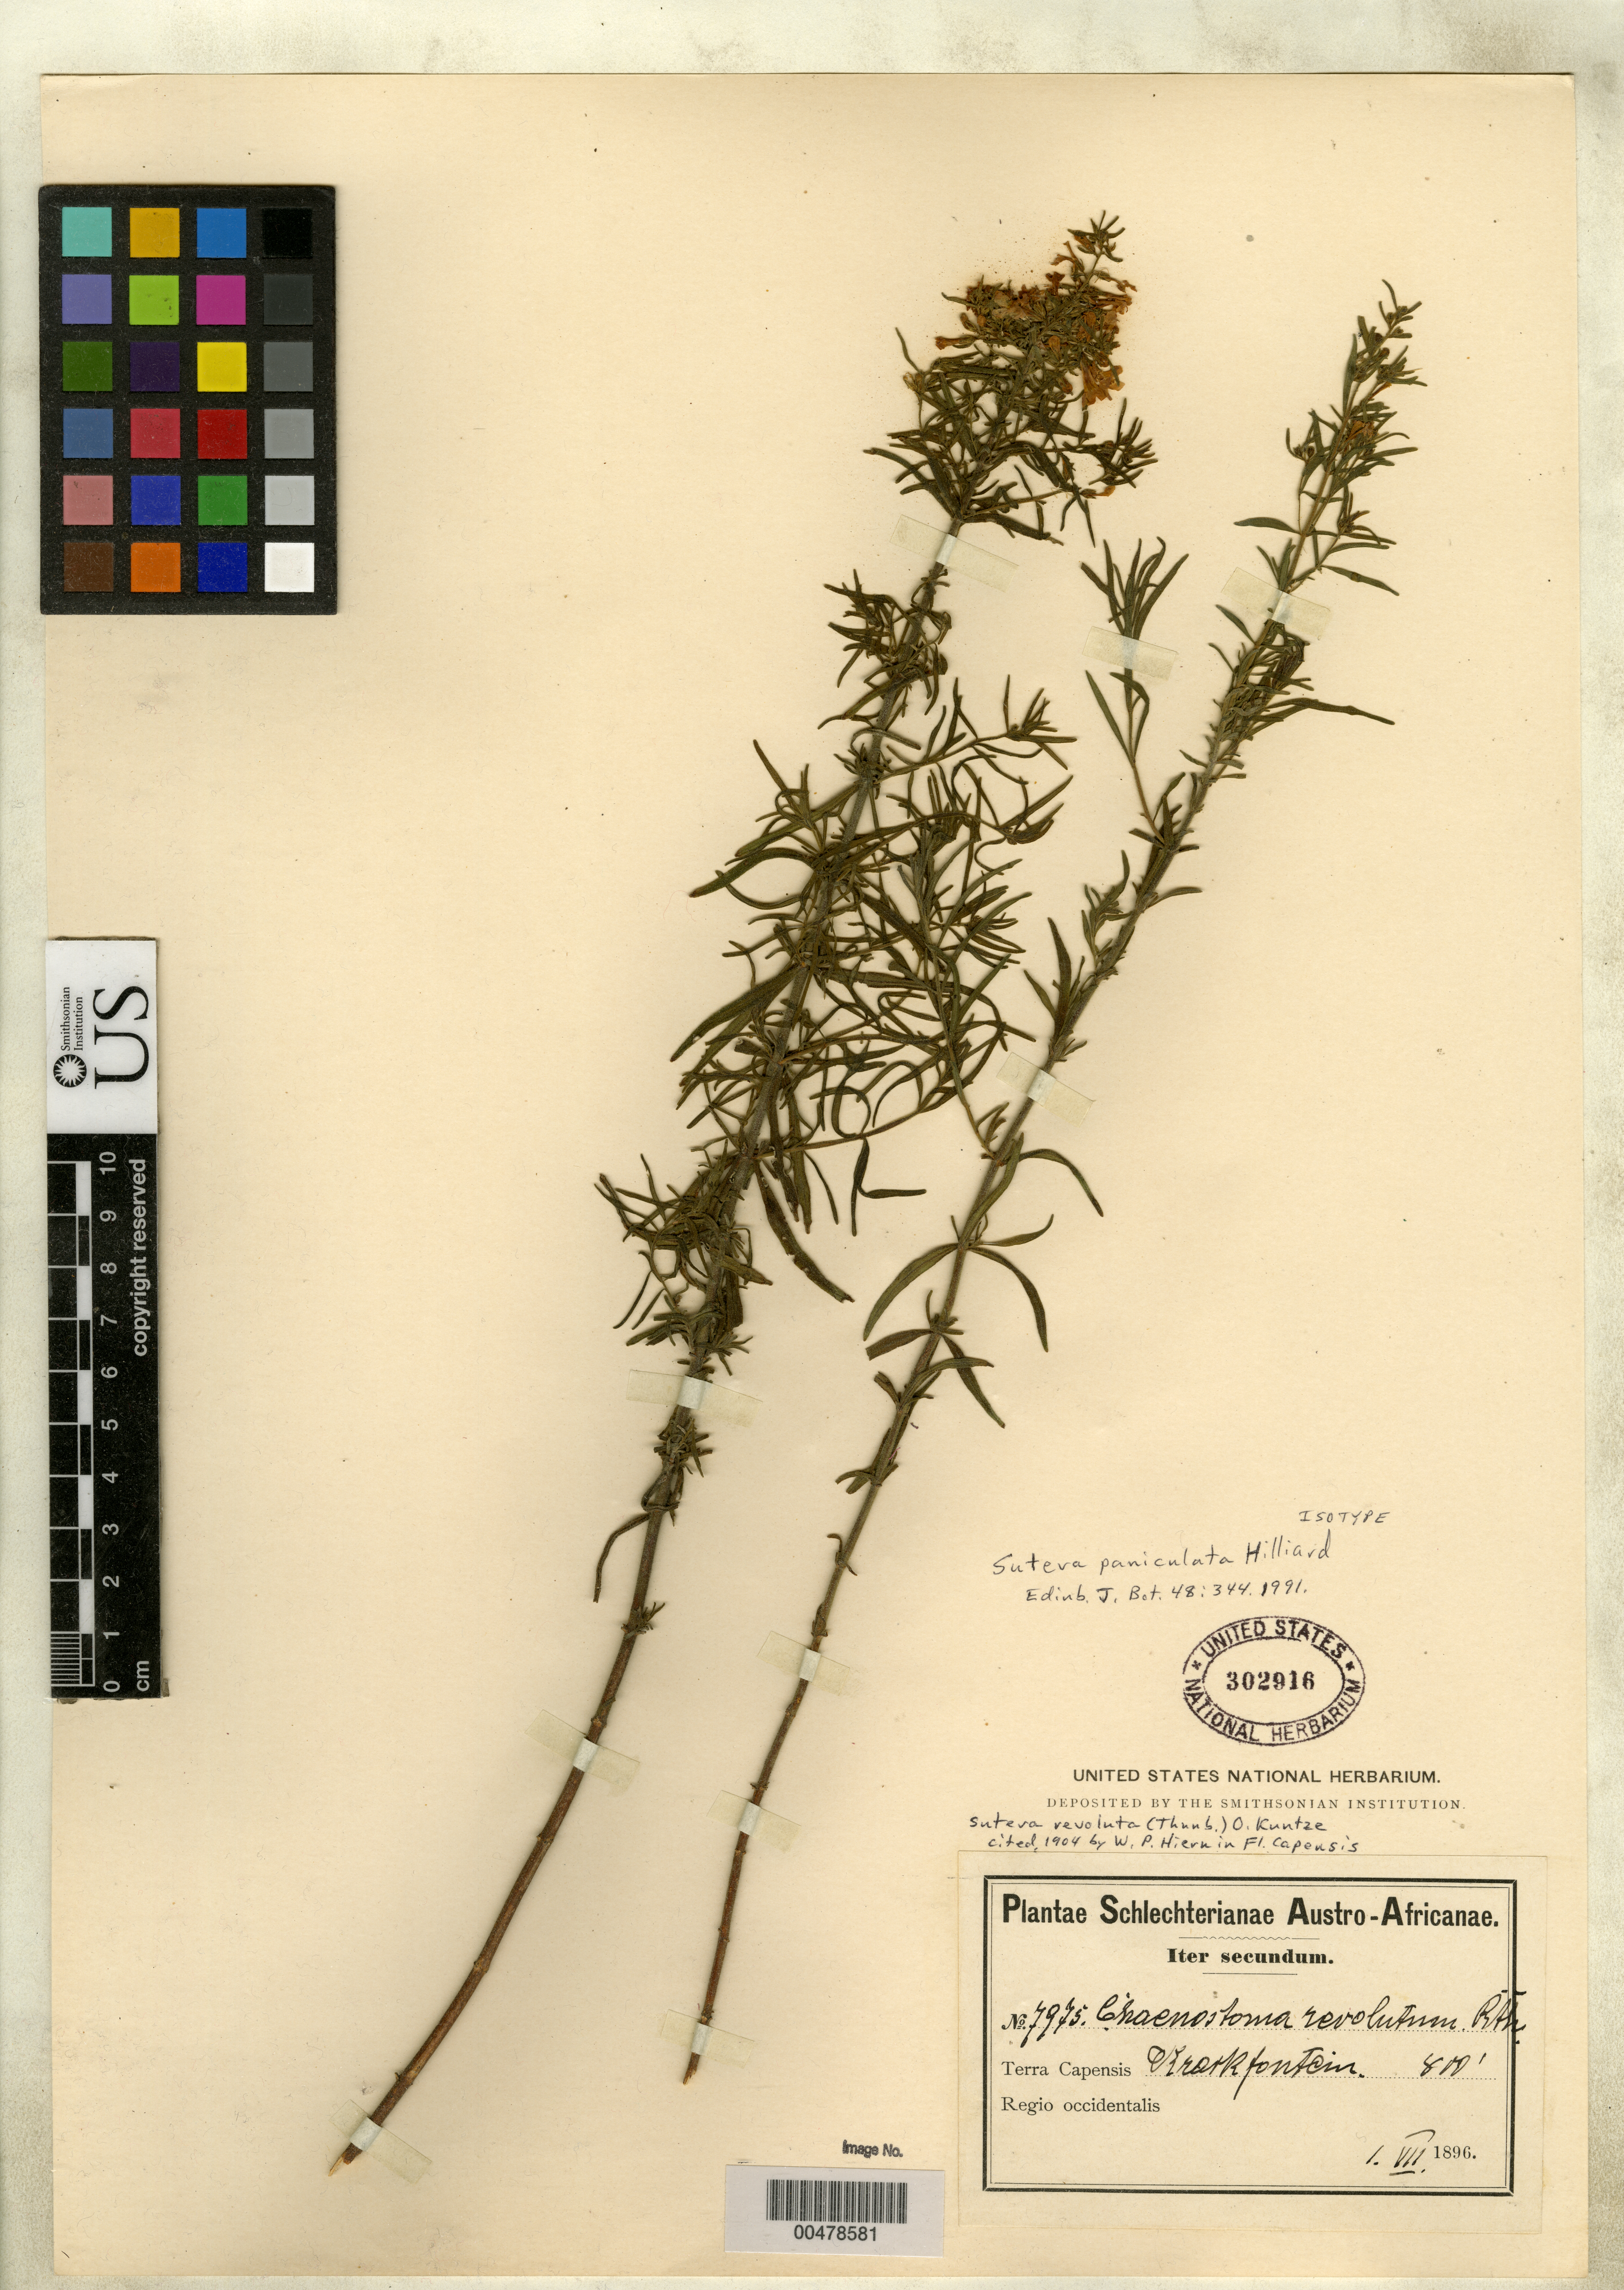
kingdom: Plantae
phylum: Tracheophyta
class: Magnoliopsida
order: Lamiales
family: Scrophulariaceae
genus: Sutera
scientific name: Sutera paniculata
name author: Hilliard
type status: Isotype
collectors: F. R. R. Schlechter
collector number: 7975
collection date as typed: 01 Jul 1896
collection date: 1896-07-01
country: South Africa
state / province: KwaZulu-Natal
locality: Brakofontein.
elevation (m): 244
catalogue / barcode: US 302916